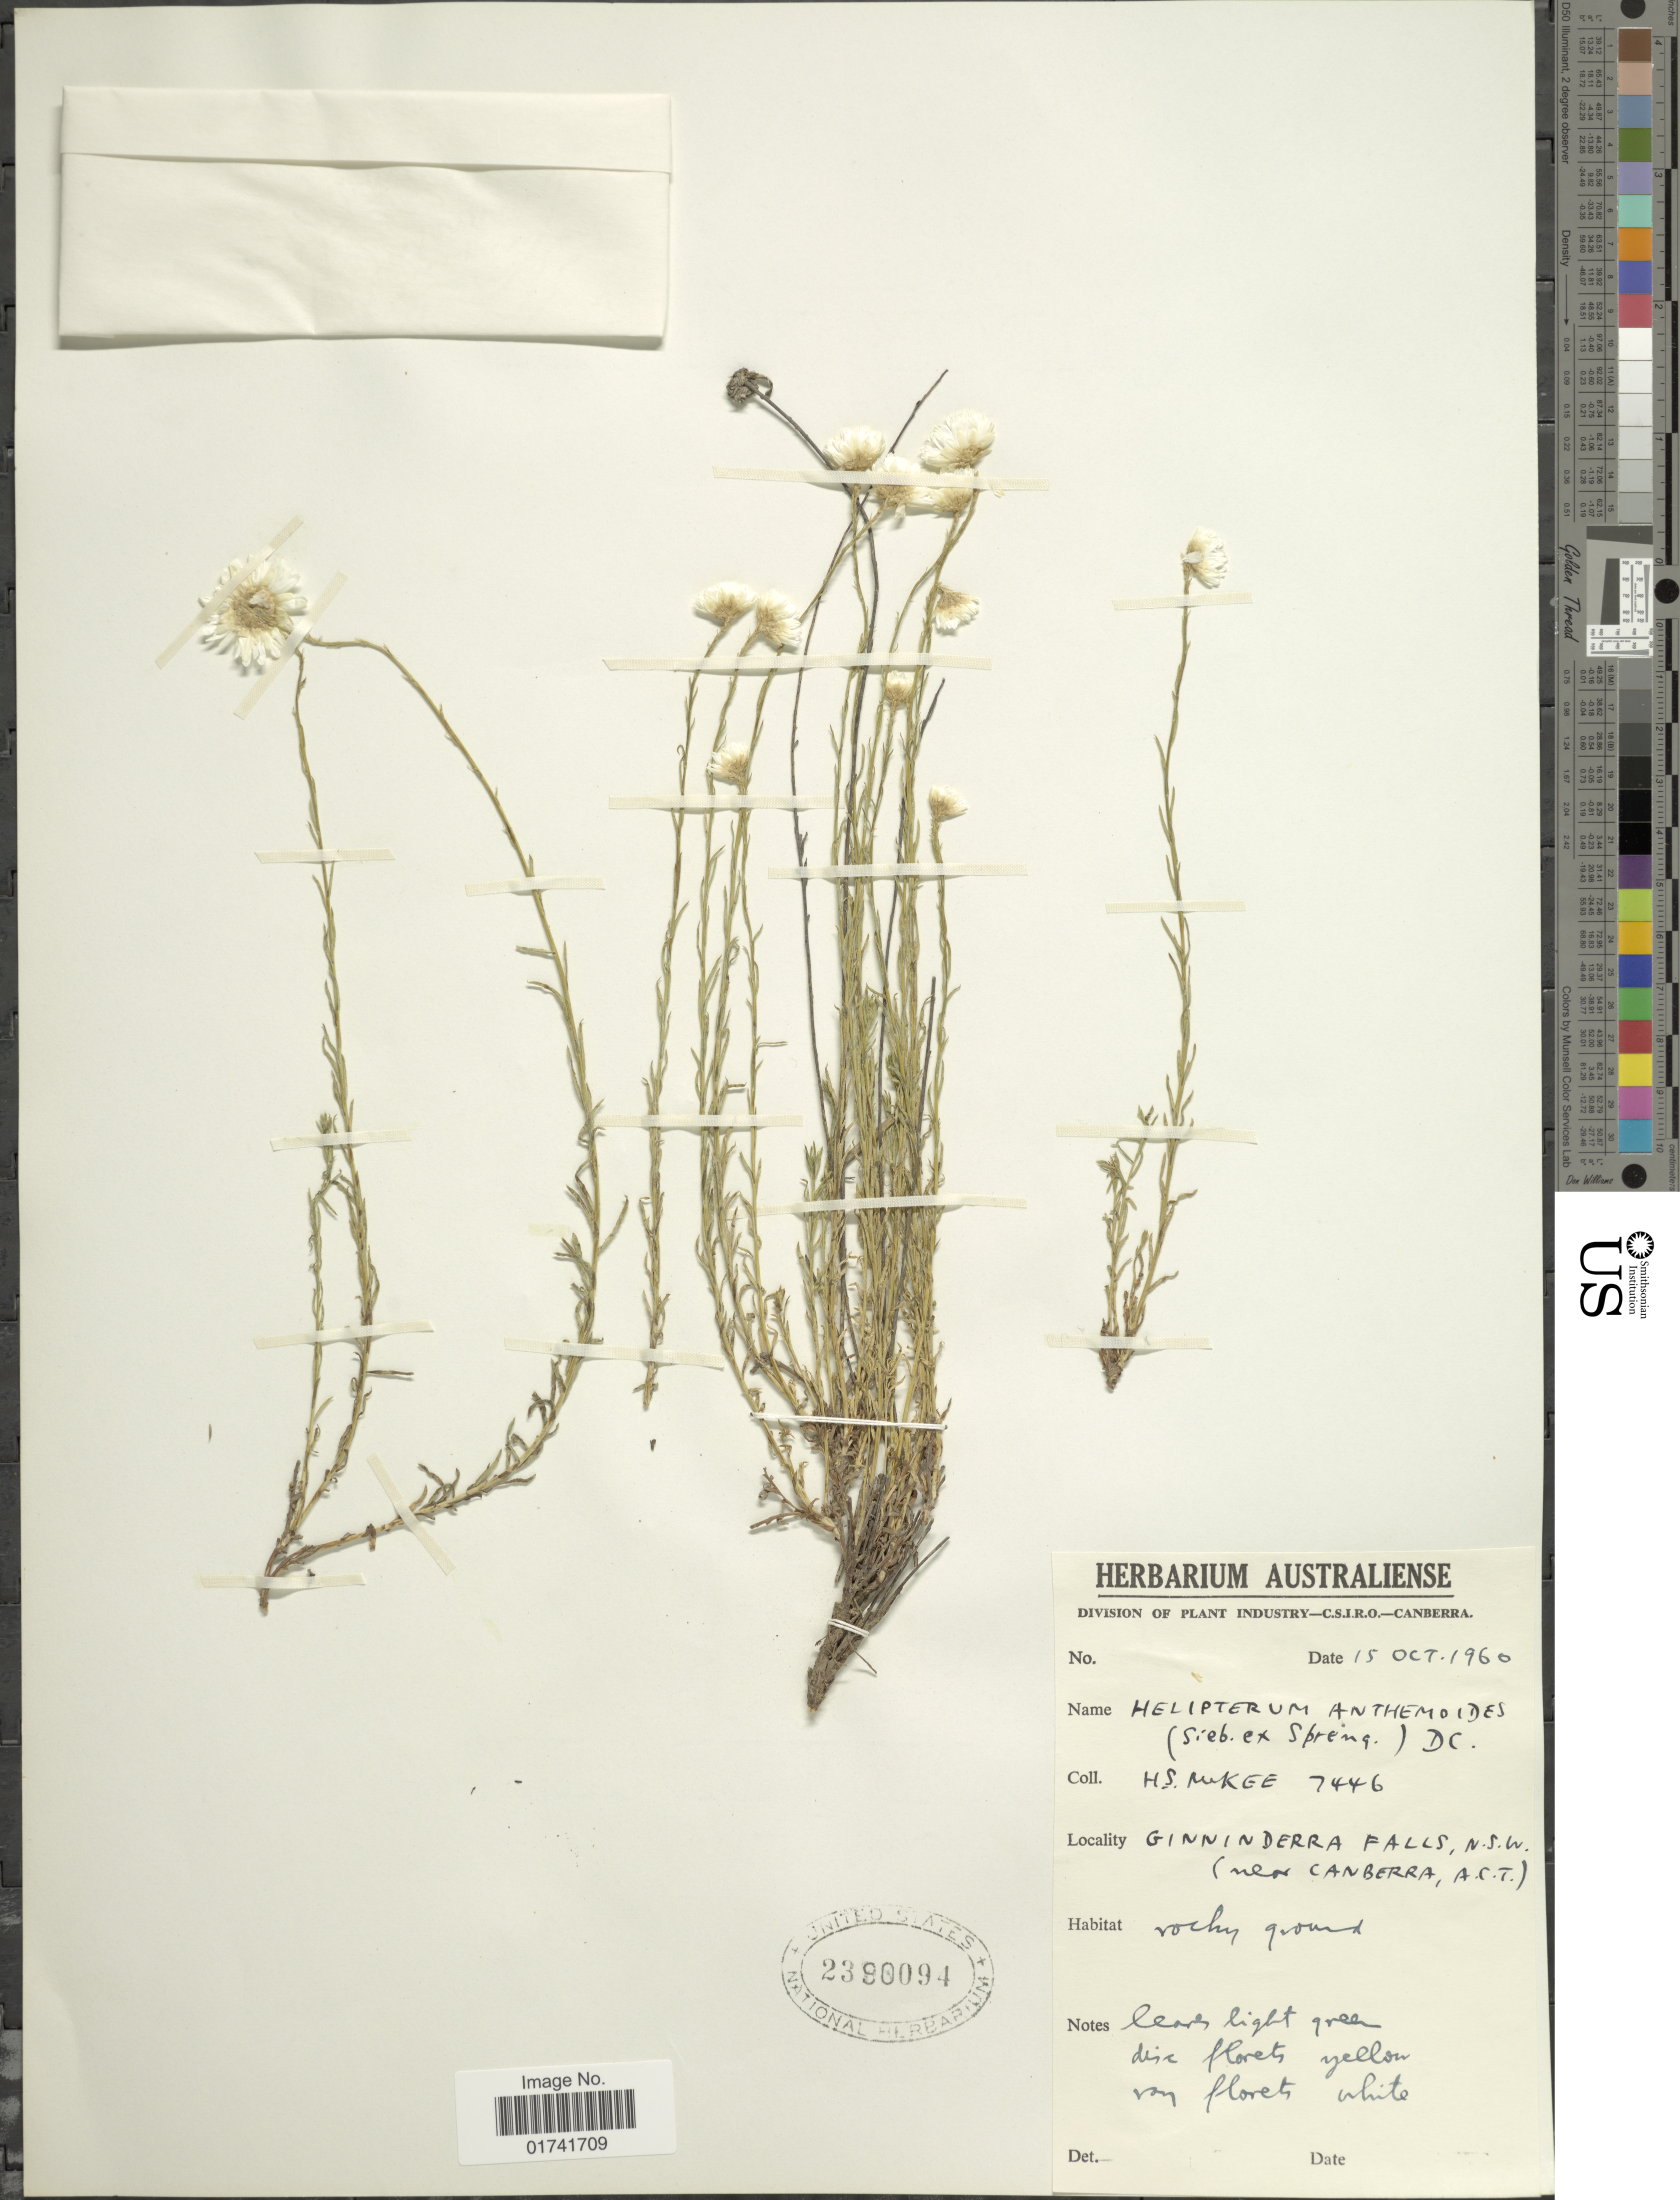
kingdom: Plantae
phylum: Tracheophyta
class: Magnoliopsida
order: Asterales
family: Asteraceae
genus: Rhodanthe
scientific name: Rhodanthe anthemoides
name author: (Sieber ex Spreng.) Paul G. Wilson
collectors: H. S. McKee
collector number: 7446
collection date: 1960-10-15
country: Australia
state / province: New South Wales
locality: Ginninderra Falls (near Canberra, A.C.T.).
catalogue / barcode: US 2390094